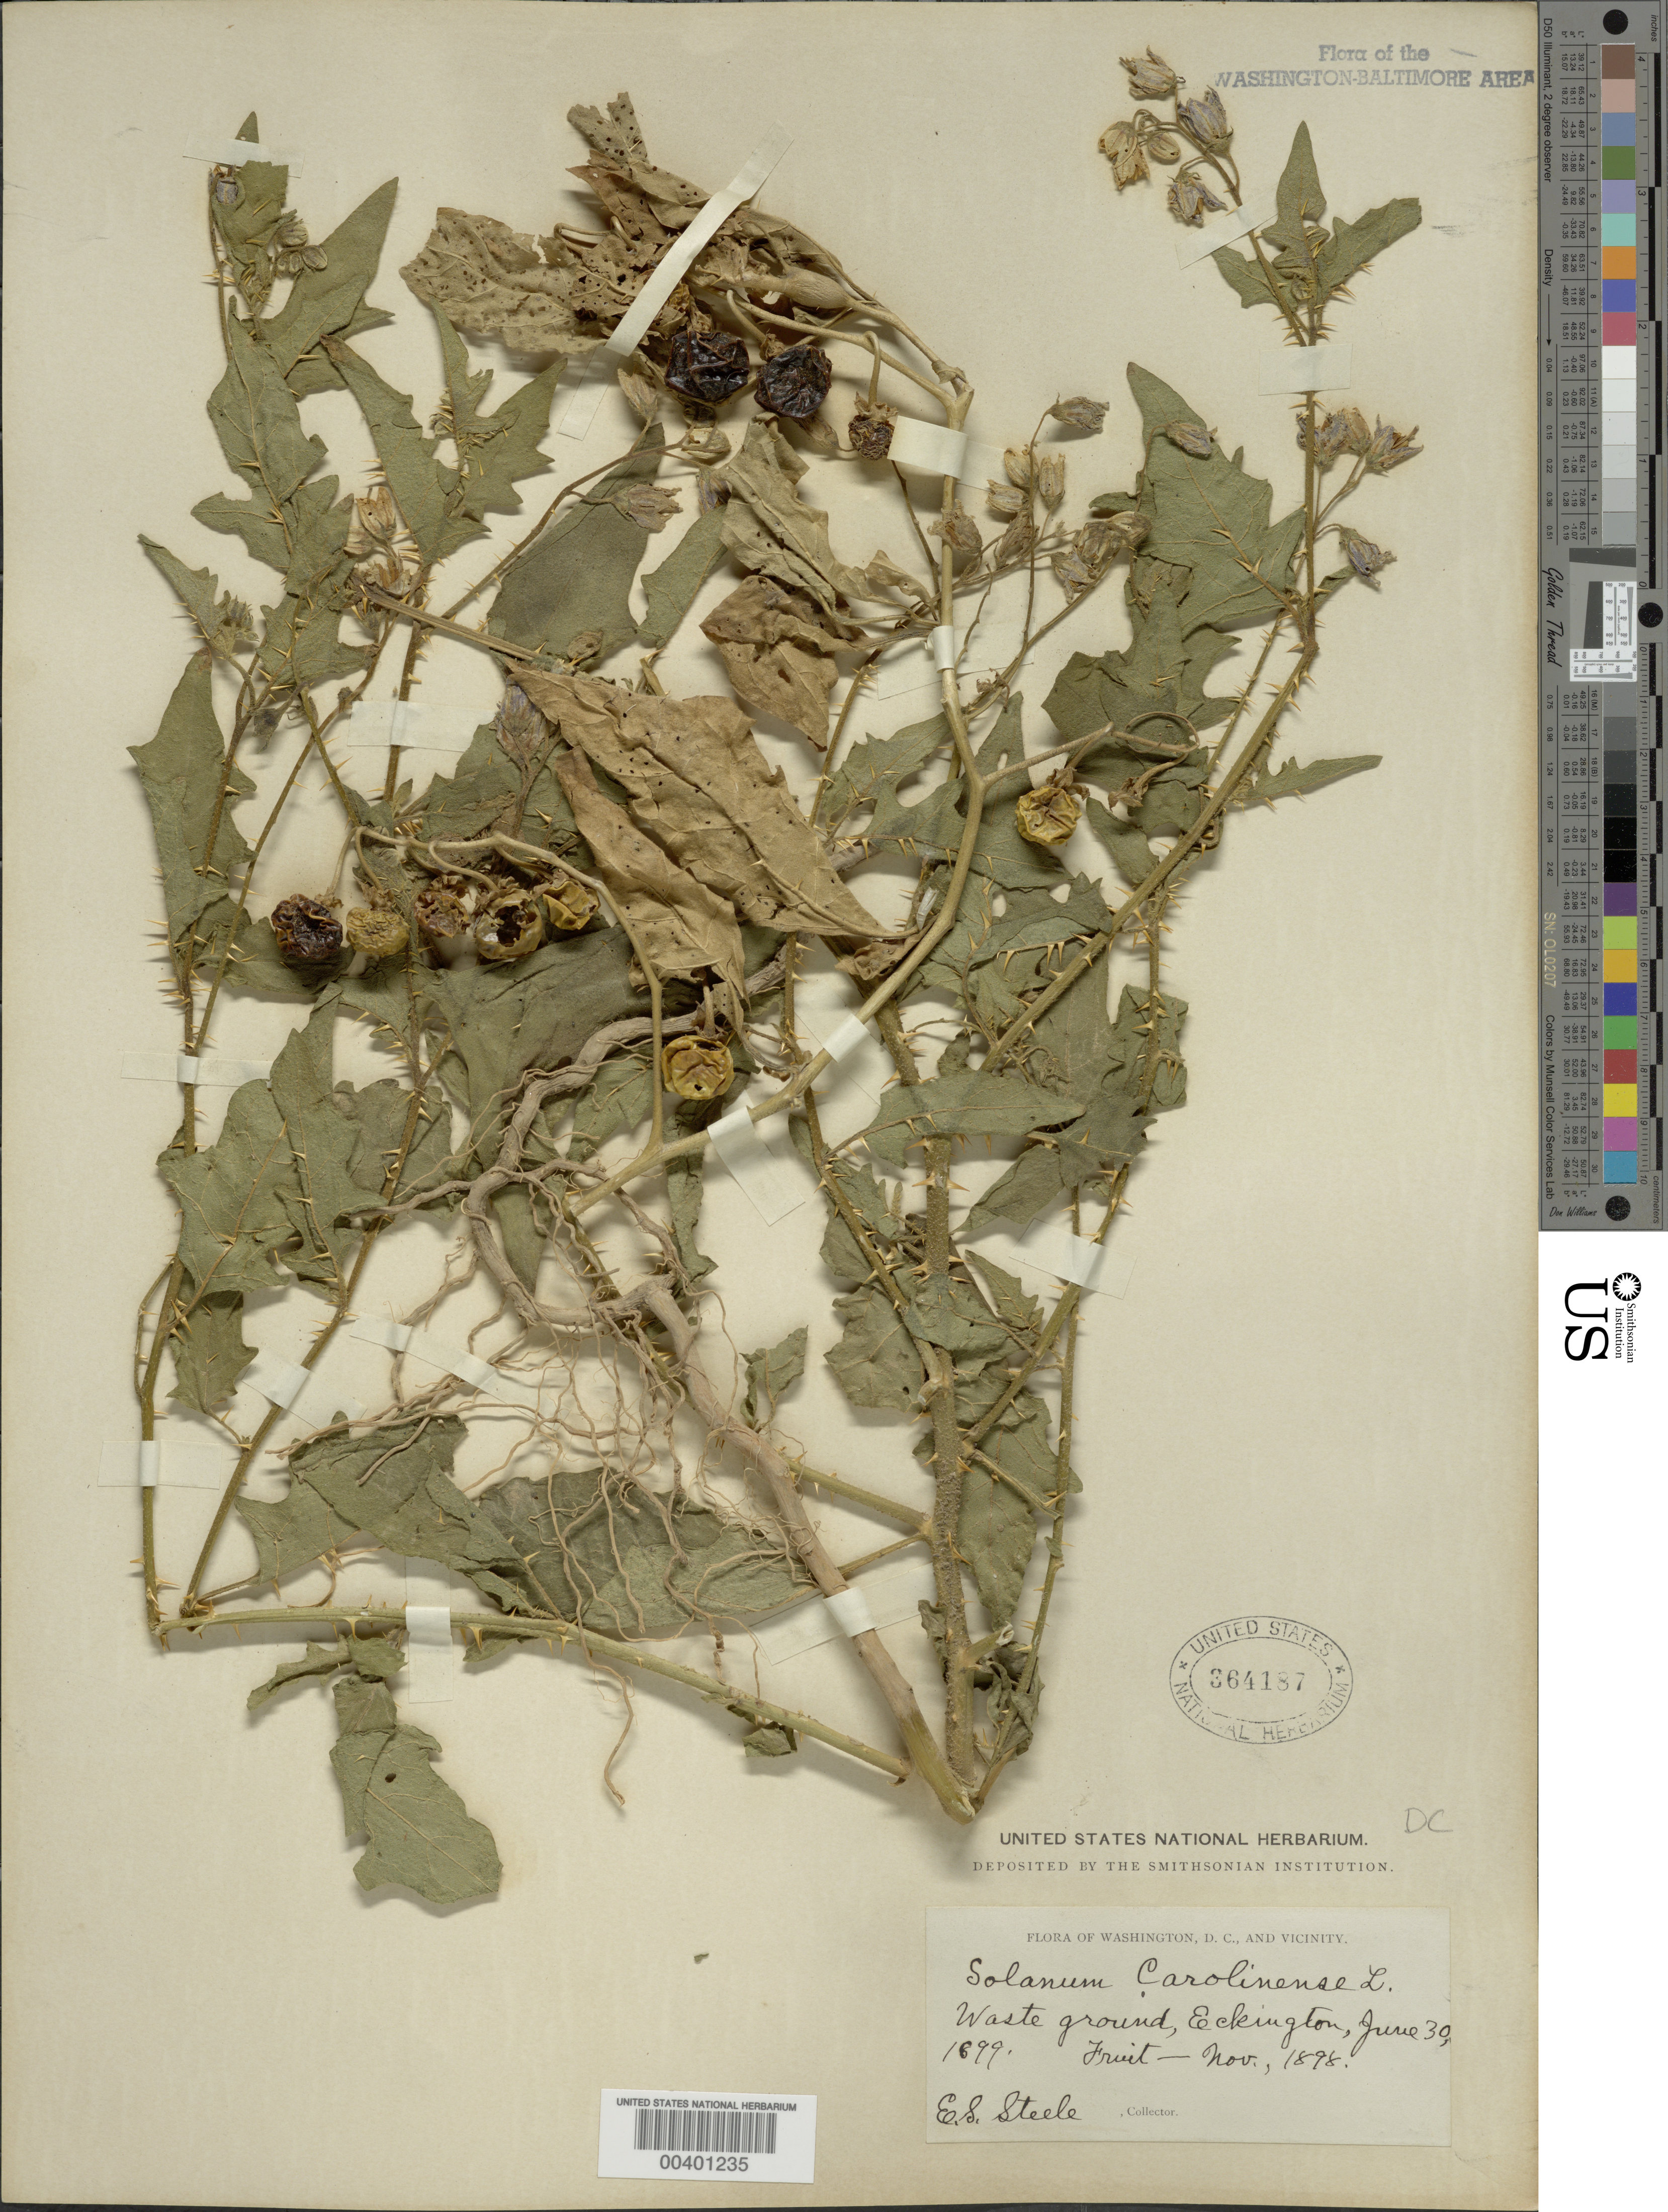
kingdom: Plantae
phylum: Tracheophyta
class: Magnoliopsida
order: Solanales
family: Solanaceae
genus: Solanum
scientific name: Solanum carolinense f. albiflorum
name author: (Kuntze) Benke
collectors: E. Steele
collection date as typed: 30 Jun 1899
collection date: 1899-06-30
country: United States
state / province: District of Columbia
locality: Eckington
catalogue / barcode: US 364187